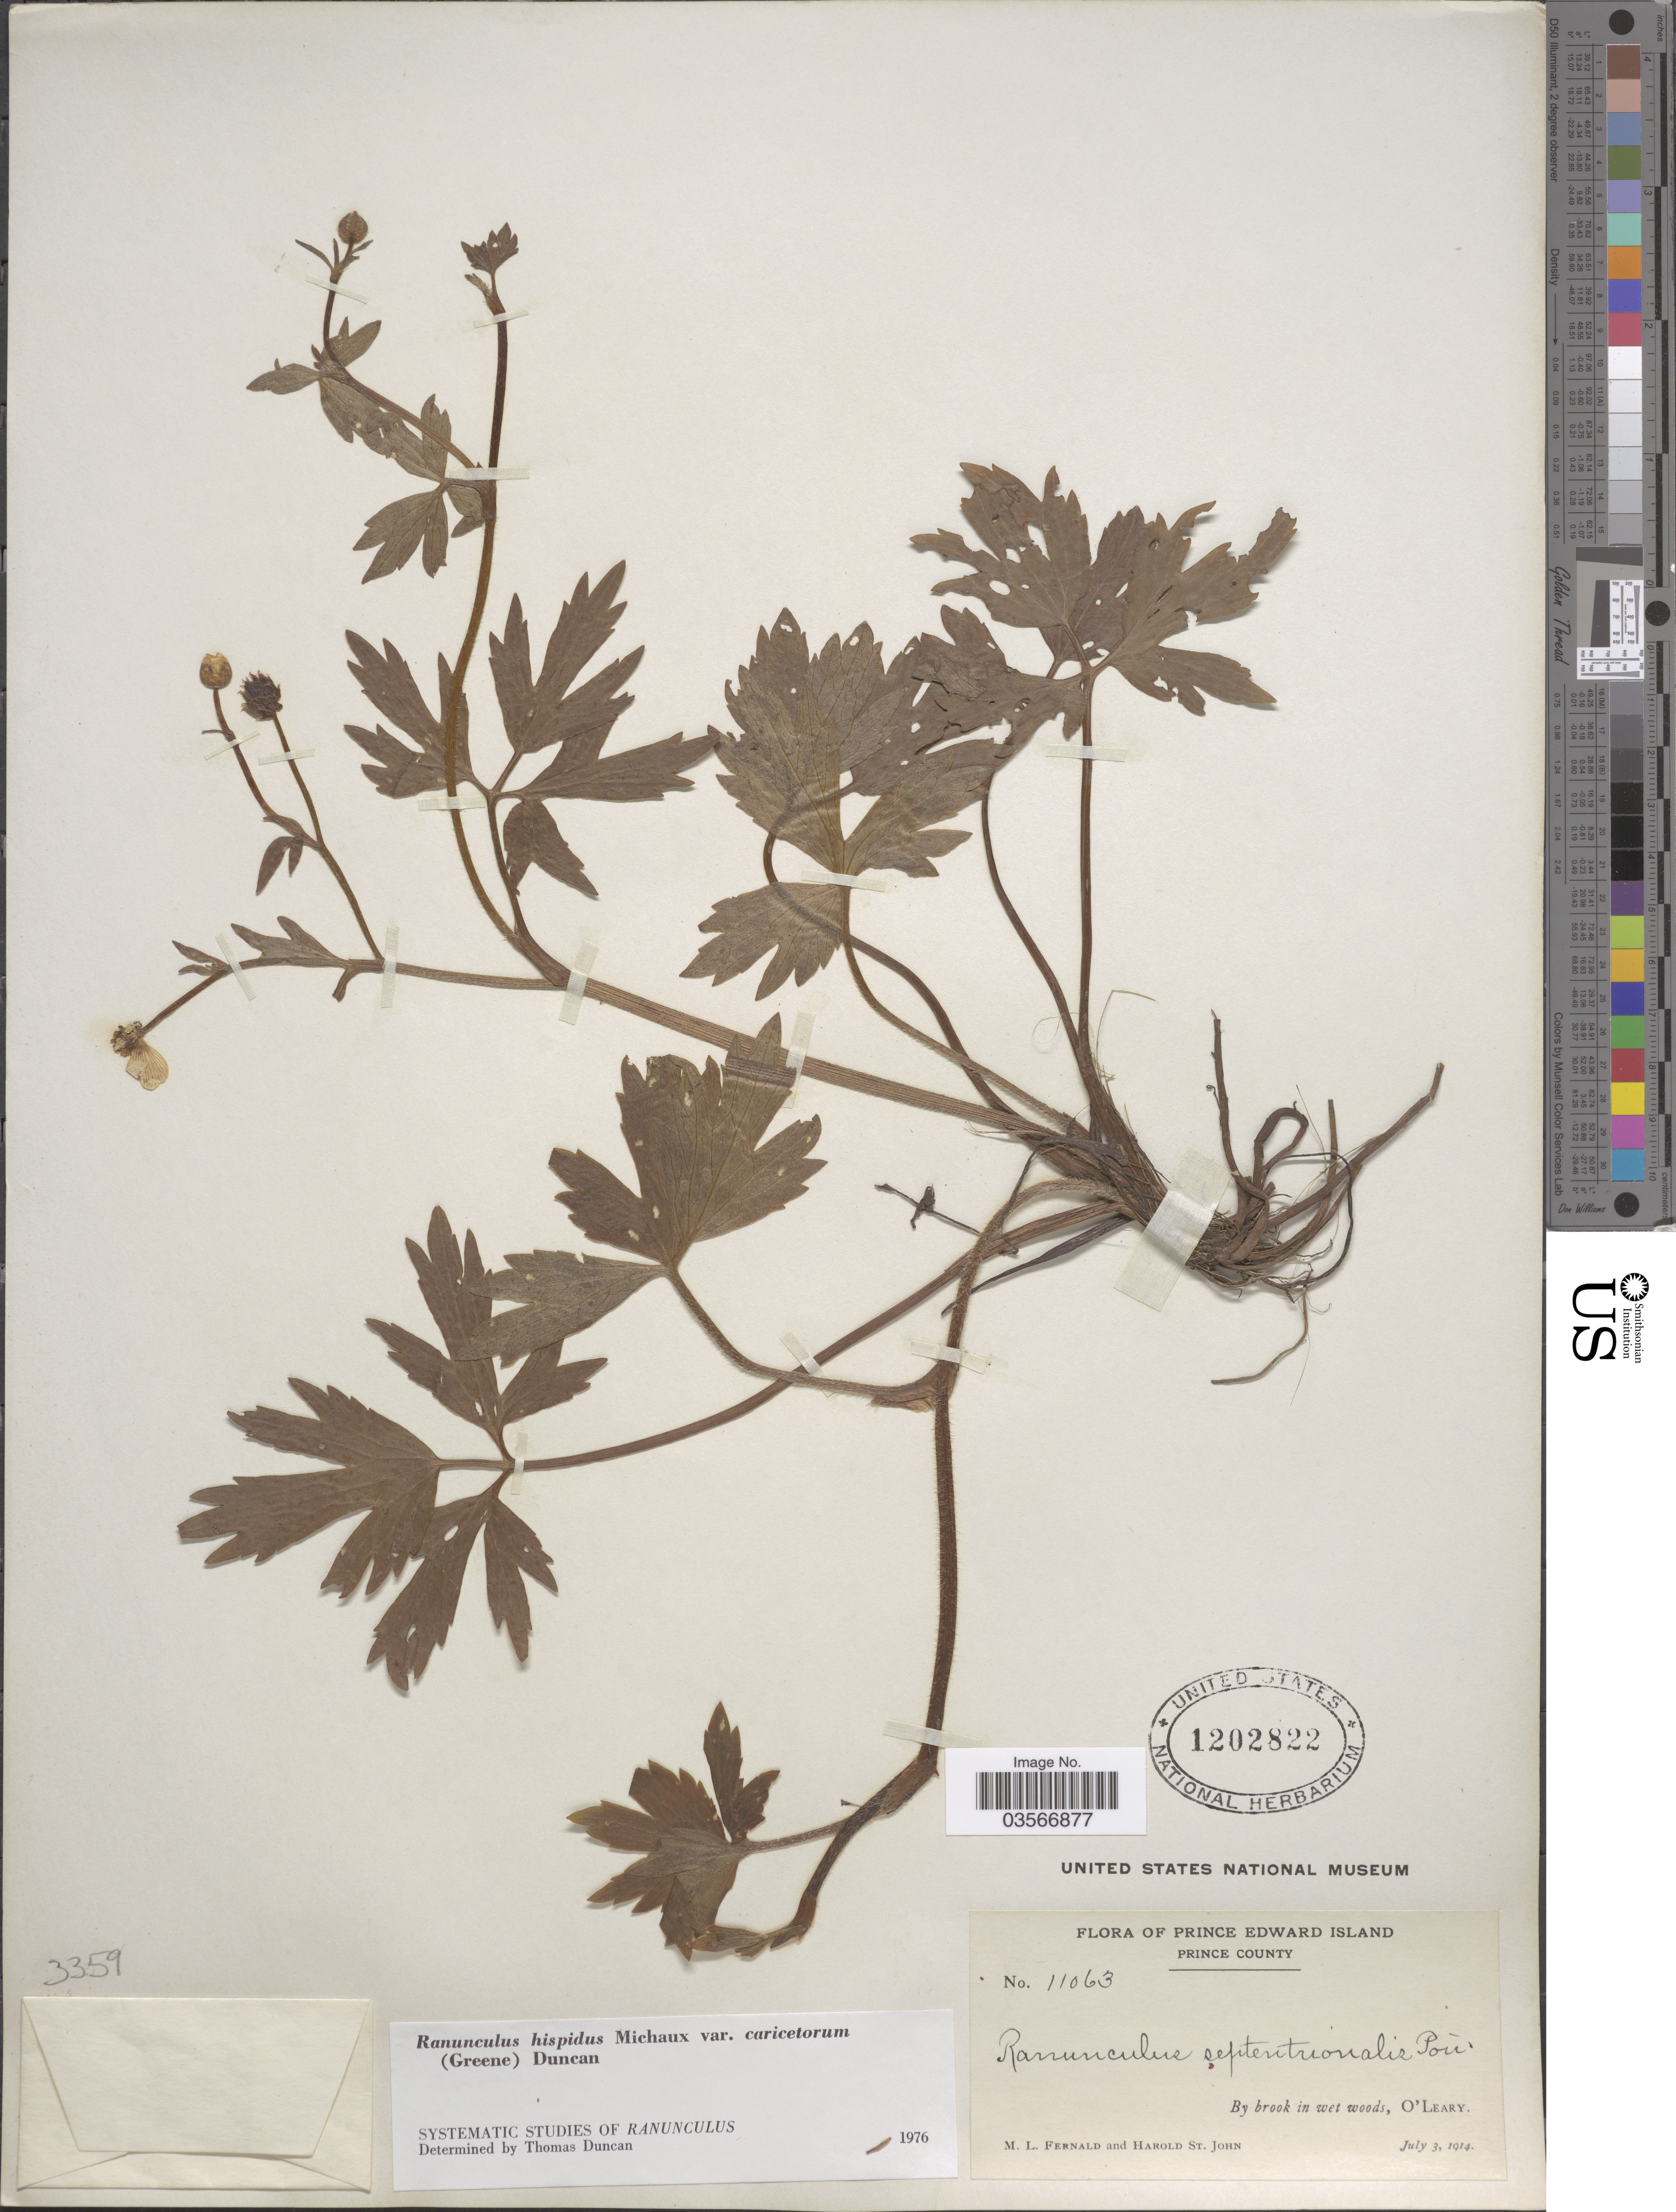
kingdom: Plantae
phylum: Tracheophyta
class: Magnoliopsida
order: Ranunculales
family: Ranunculaceae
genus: Ranunculus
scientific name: Ranunculus hispidus var. caricetorum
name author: Michx.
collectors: M. L. Fernald & H. St. John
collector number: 11063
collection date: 1914-07-03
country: Canada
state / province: Prince Edward Island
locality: Prince County. By brook in wet woods, O'Leary.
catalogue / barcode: US 1202822